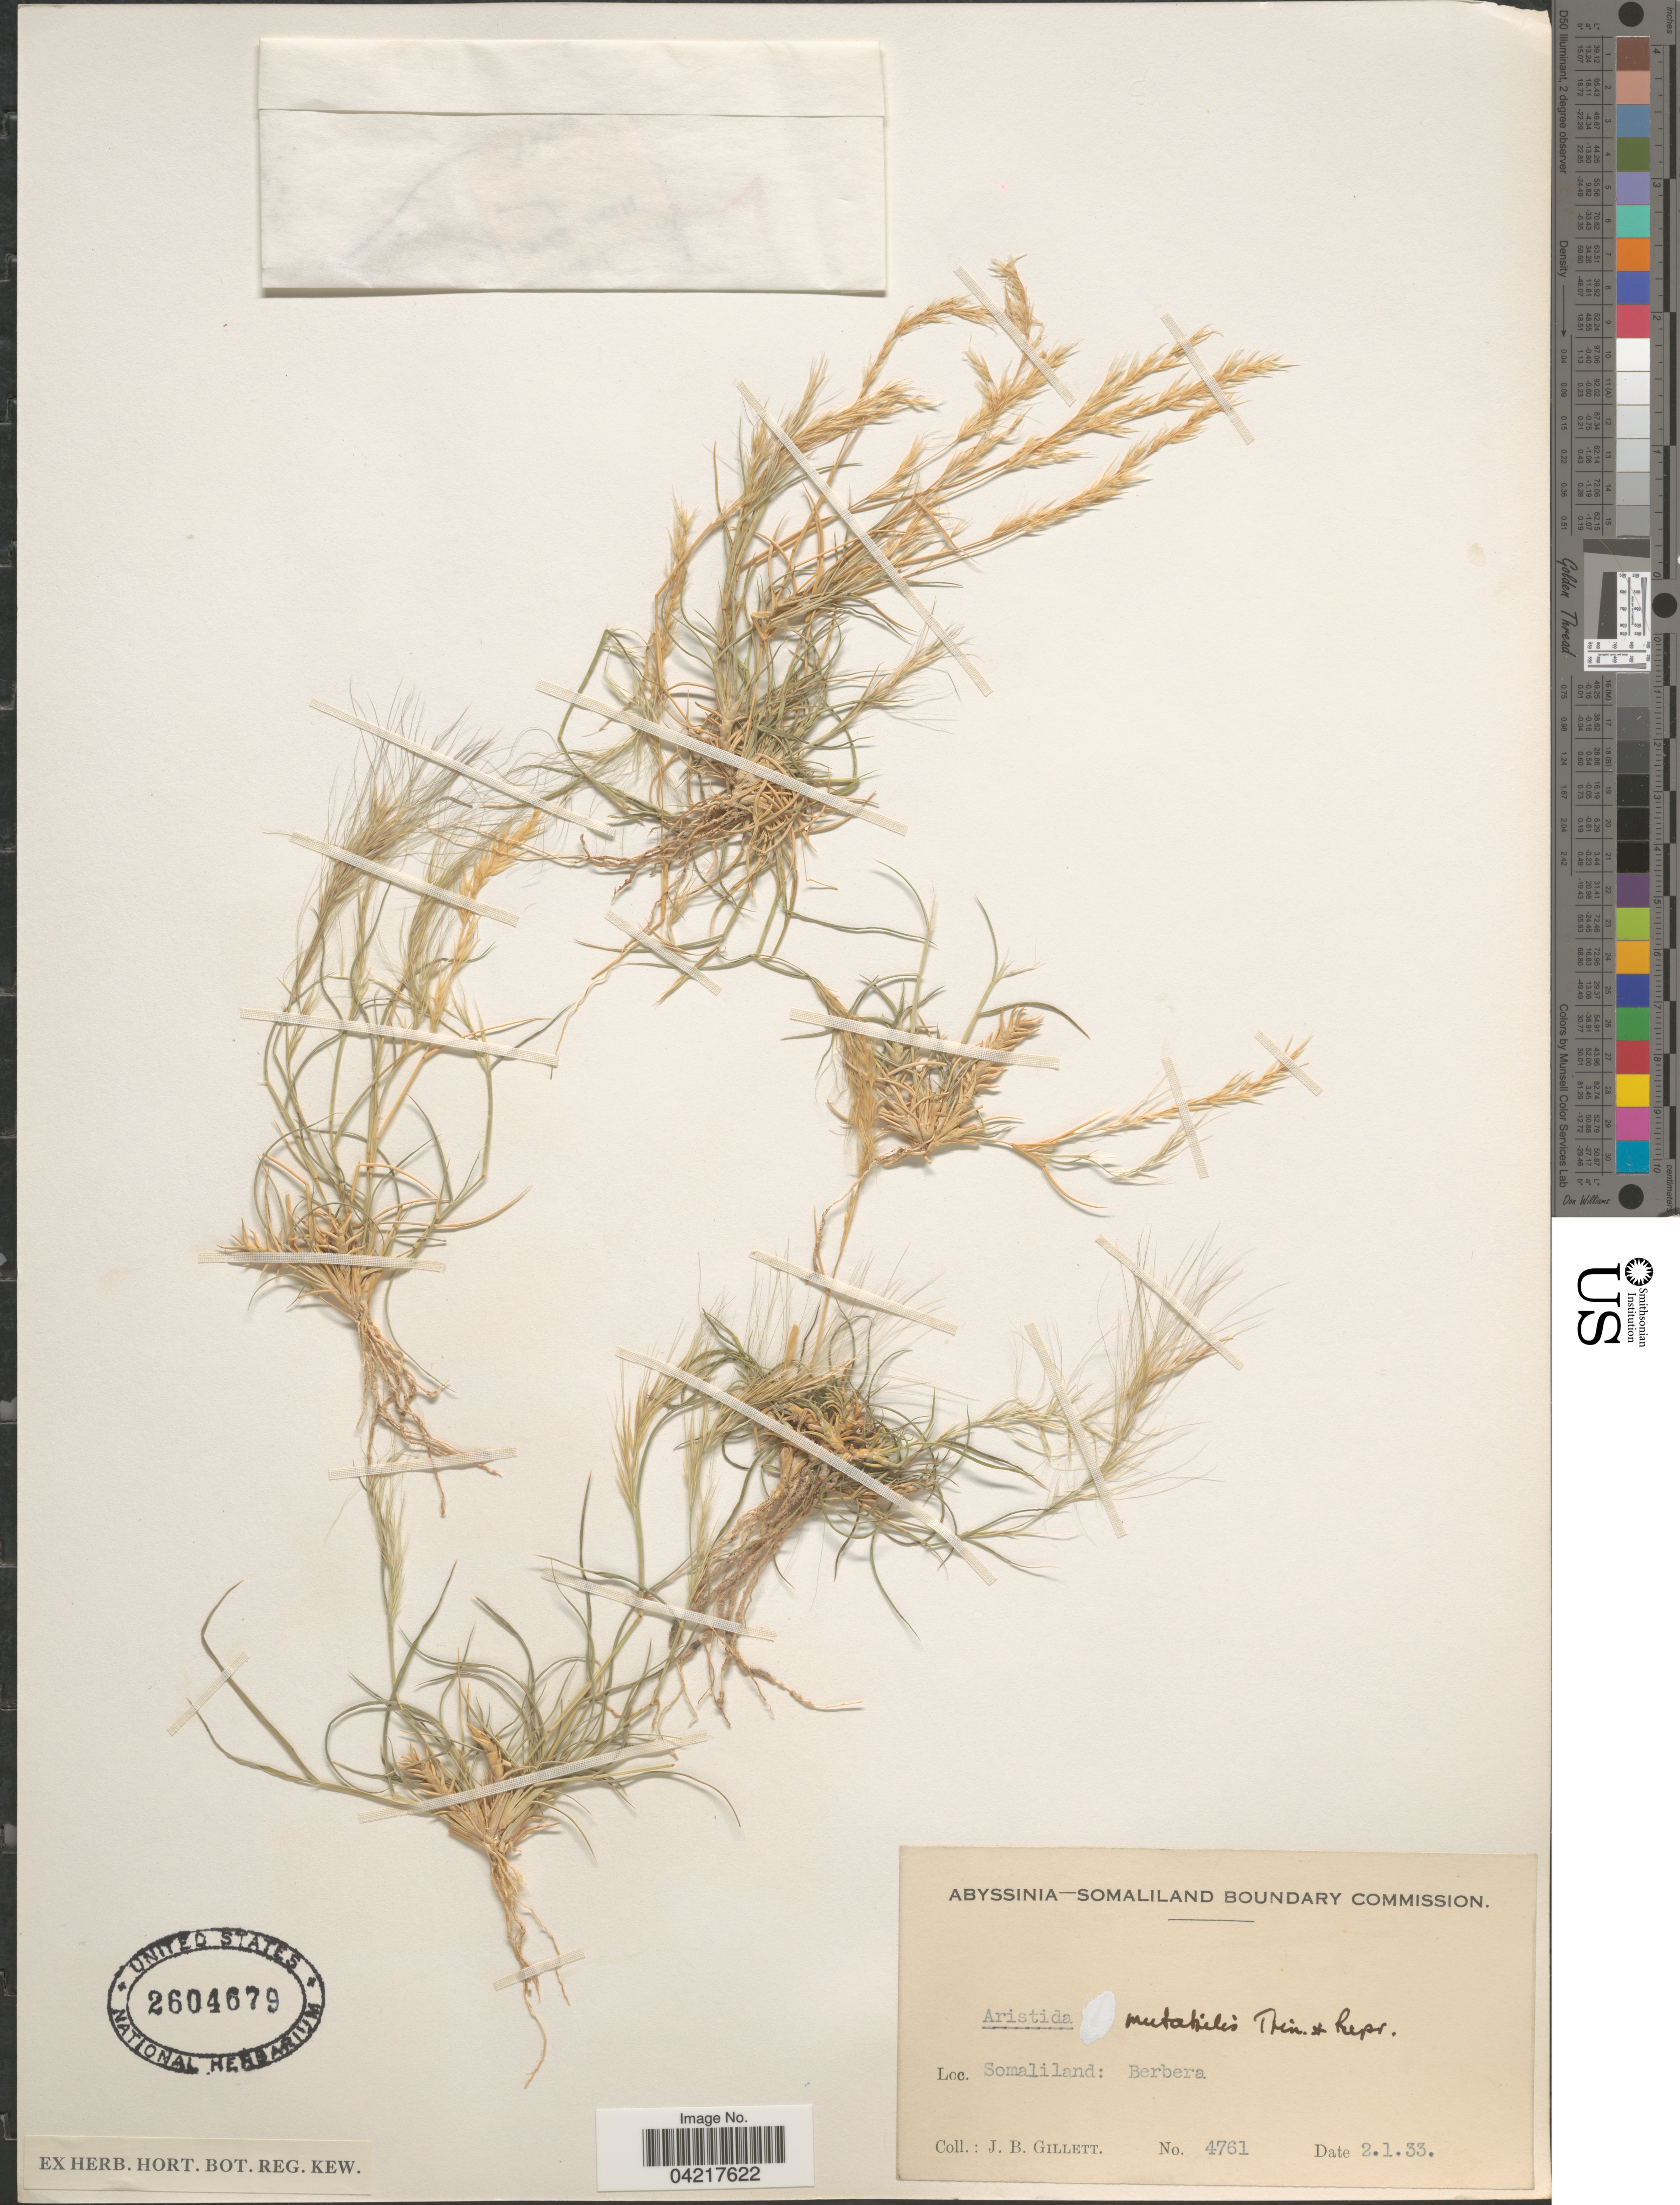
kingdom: Plantae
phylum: Tracheophyta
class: Liliopsida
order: Poales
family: Poaceae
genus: Aristida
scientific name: Aristida mutabilis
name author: Trin. & Rupr.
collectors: J. B. Gillett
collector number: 4761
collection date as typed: Transcribed d/m/y: 2/1/33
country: Ethiopia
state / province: Somali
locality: Somaliland: Berbera.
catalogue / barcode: US 2604679